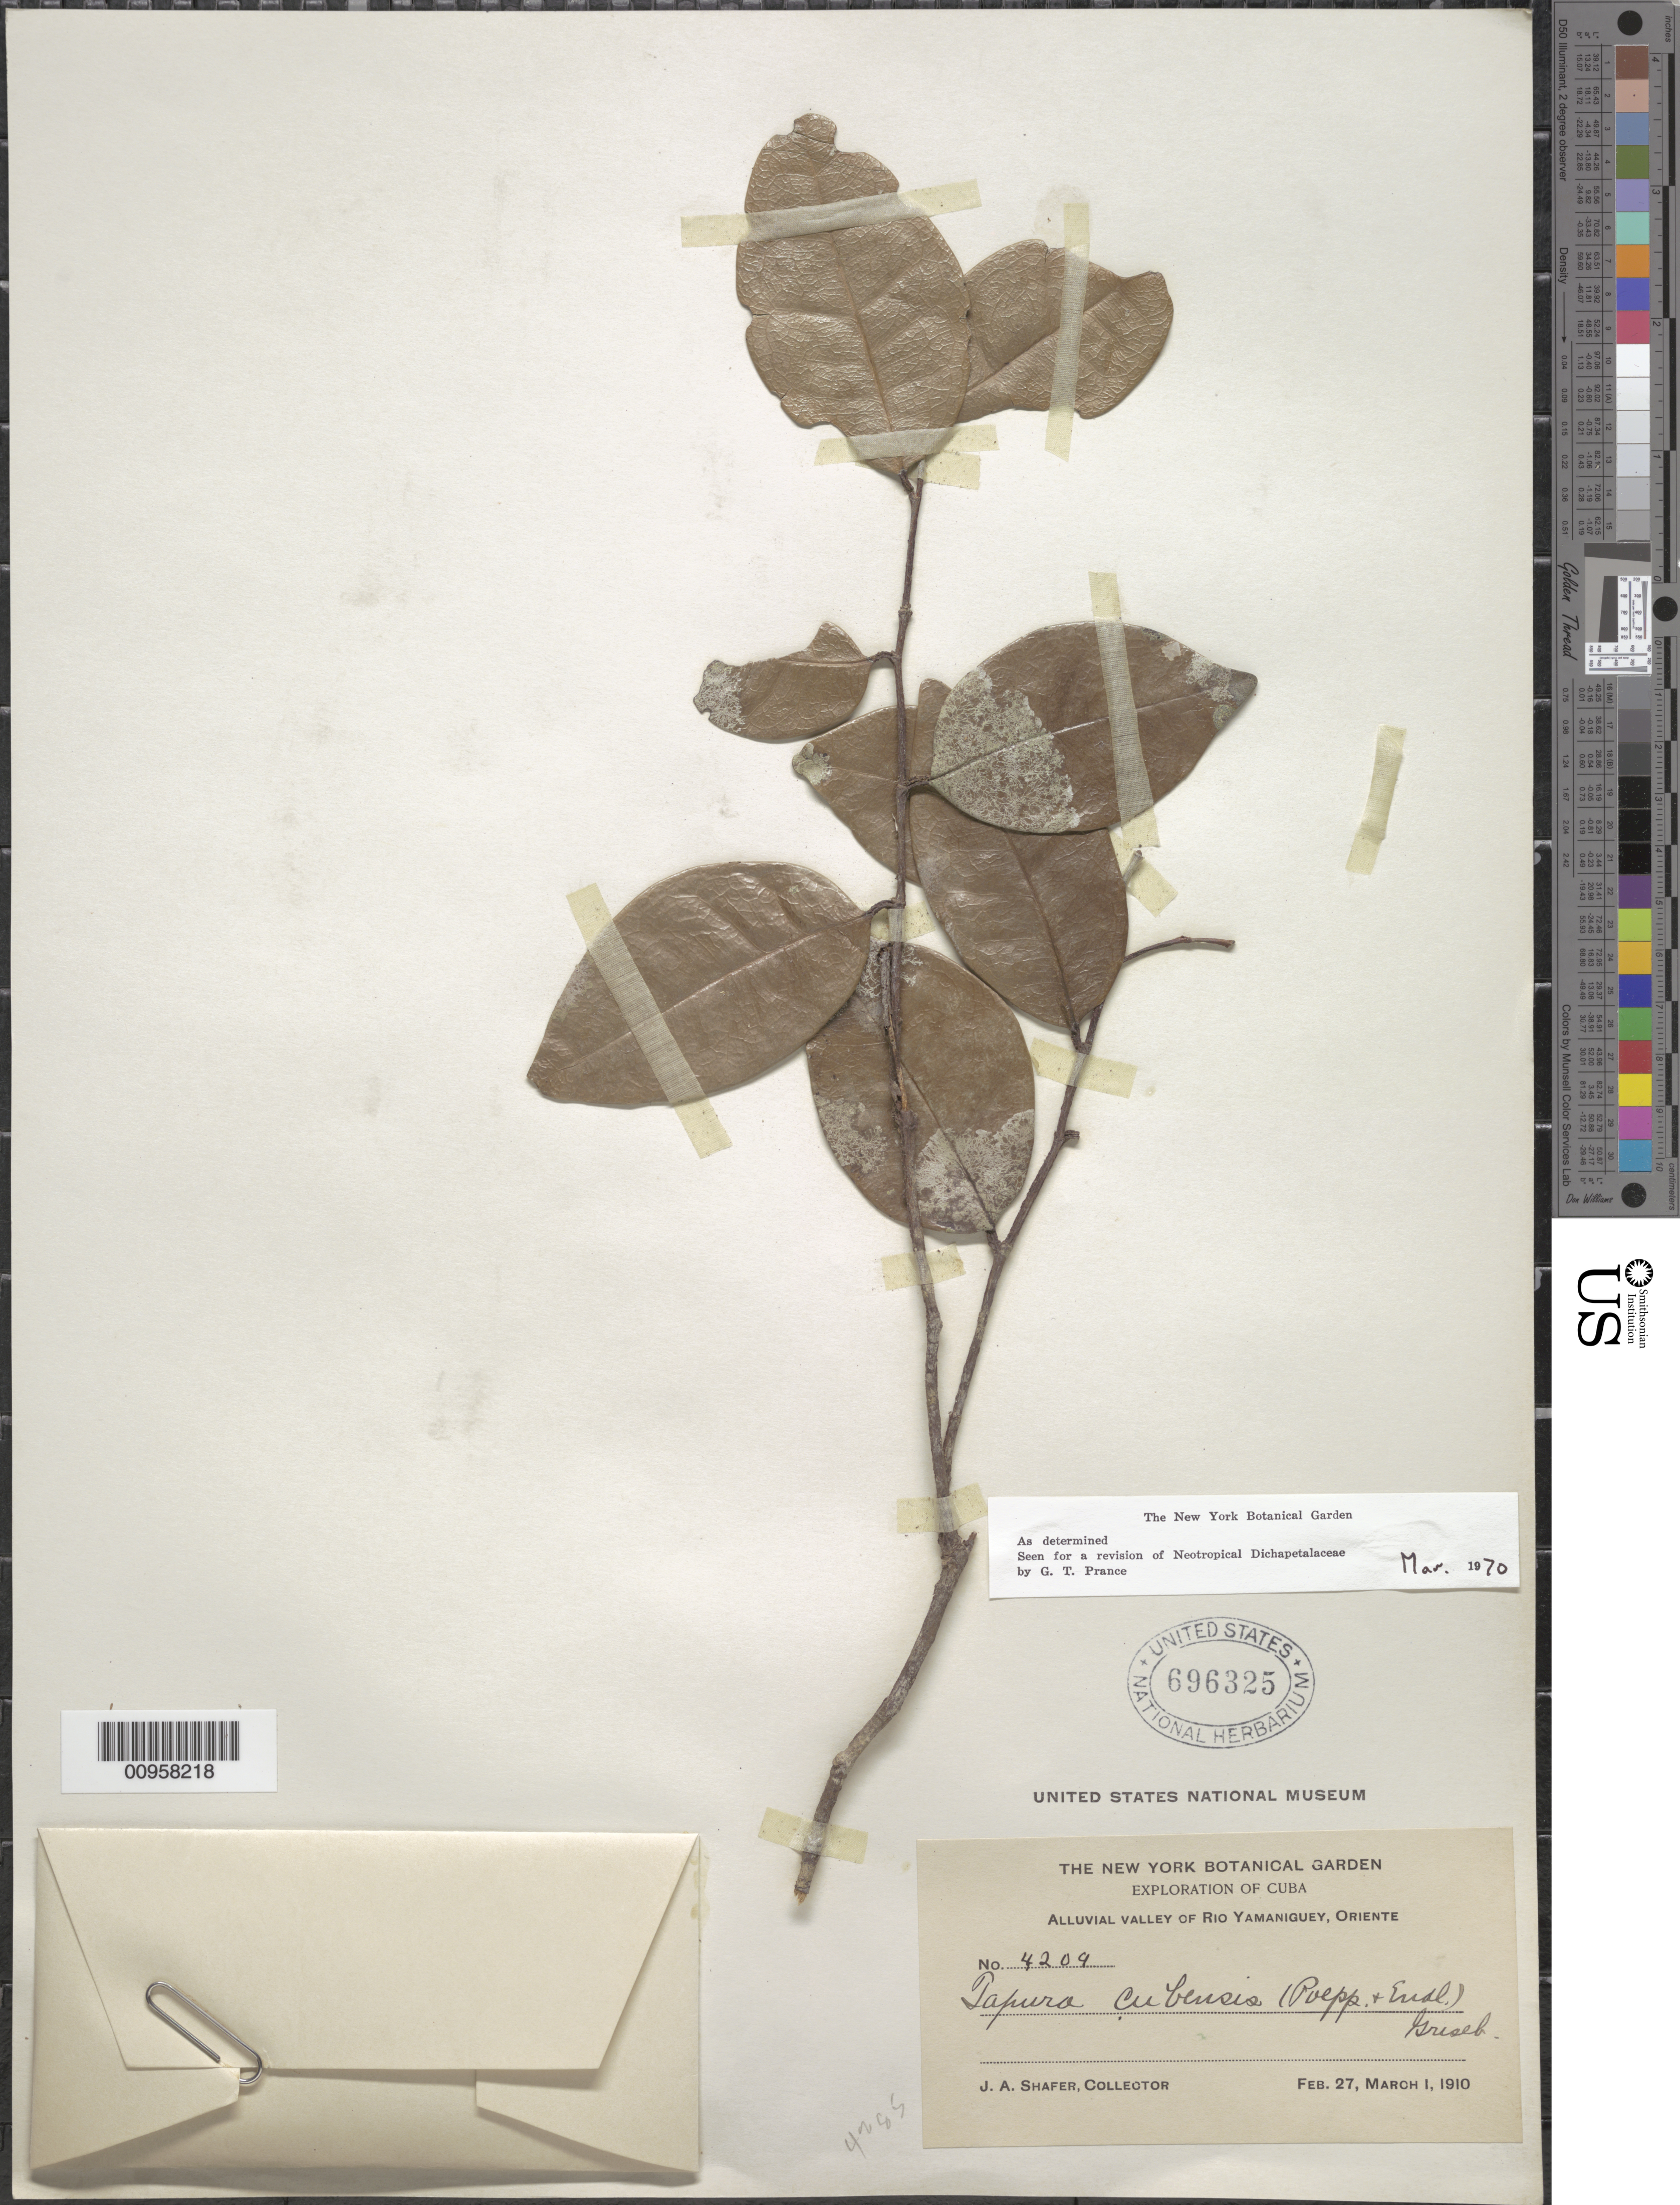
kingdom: Plantae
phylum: Tracheophyta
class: Magnoliopsida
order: Malpighiales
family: Dichapetalaceae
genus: Tapura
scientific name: Tapura cubensis subsp. cubensis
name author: (Poepp.) Griseb.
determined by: Prance, G. T.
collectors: J. A. Shafer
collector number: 4209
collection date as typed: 27 Feb 1910 to 01 Mar 1910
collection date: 1910-02-27/1910-03-01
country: Cuba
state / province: Oriente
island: Cuba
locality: Rio Yamaniguey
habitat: Alluvial valley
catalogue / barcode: US 696325